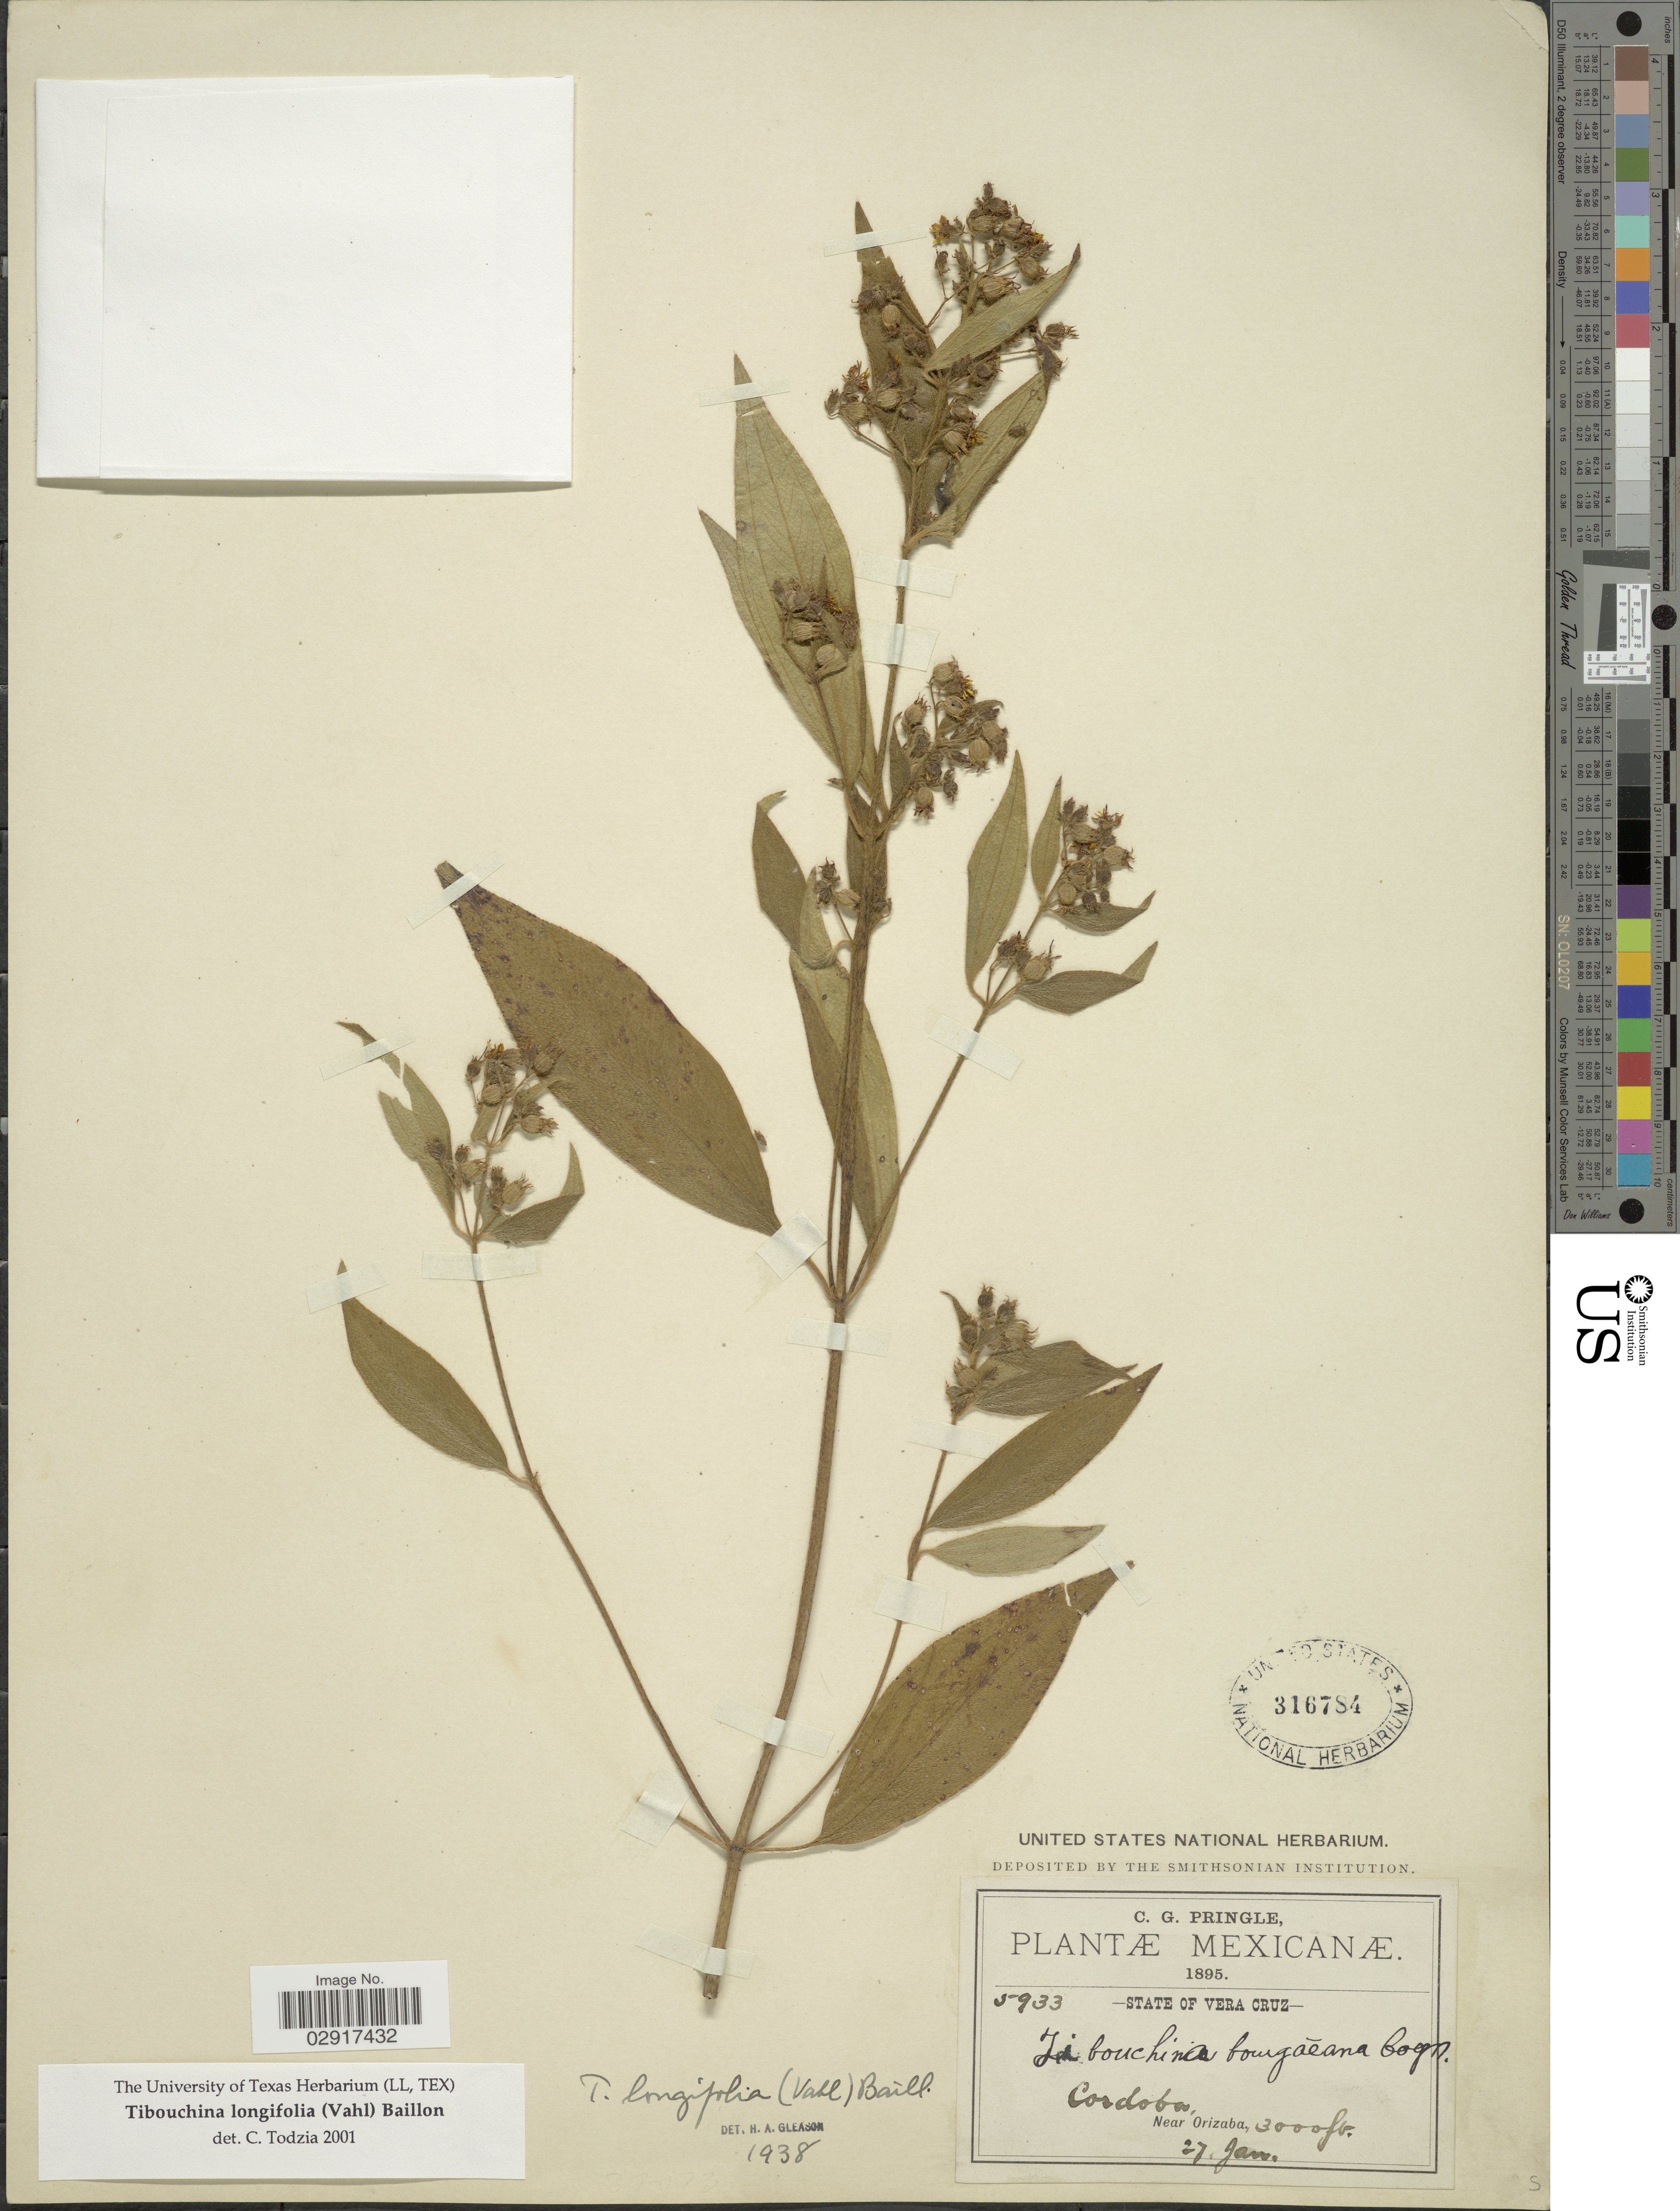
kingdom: Plantae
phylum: Tracheophyta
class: Magnoliopsida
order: Myrtales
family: Melastomataceae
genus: Chaetogastra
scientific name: Chaetogastra longifolia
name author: (Vahl) DC.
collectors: C. G. Pringle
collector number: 5933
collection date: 1895-01-27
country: Mexico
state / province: Veracruz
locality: Mexicanae. State of Vera Cruz. Cordoba, near Orizaba.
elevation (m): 914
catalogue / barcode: US 316784